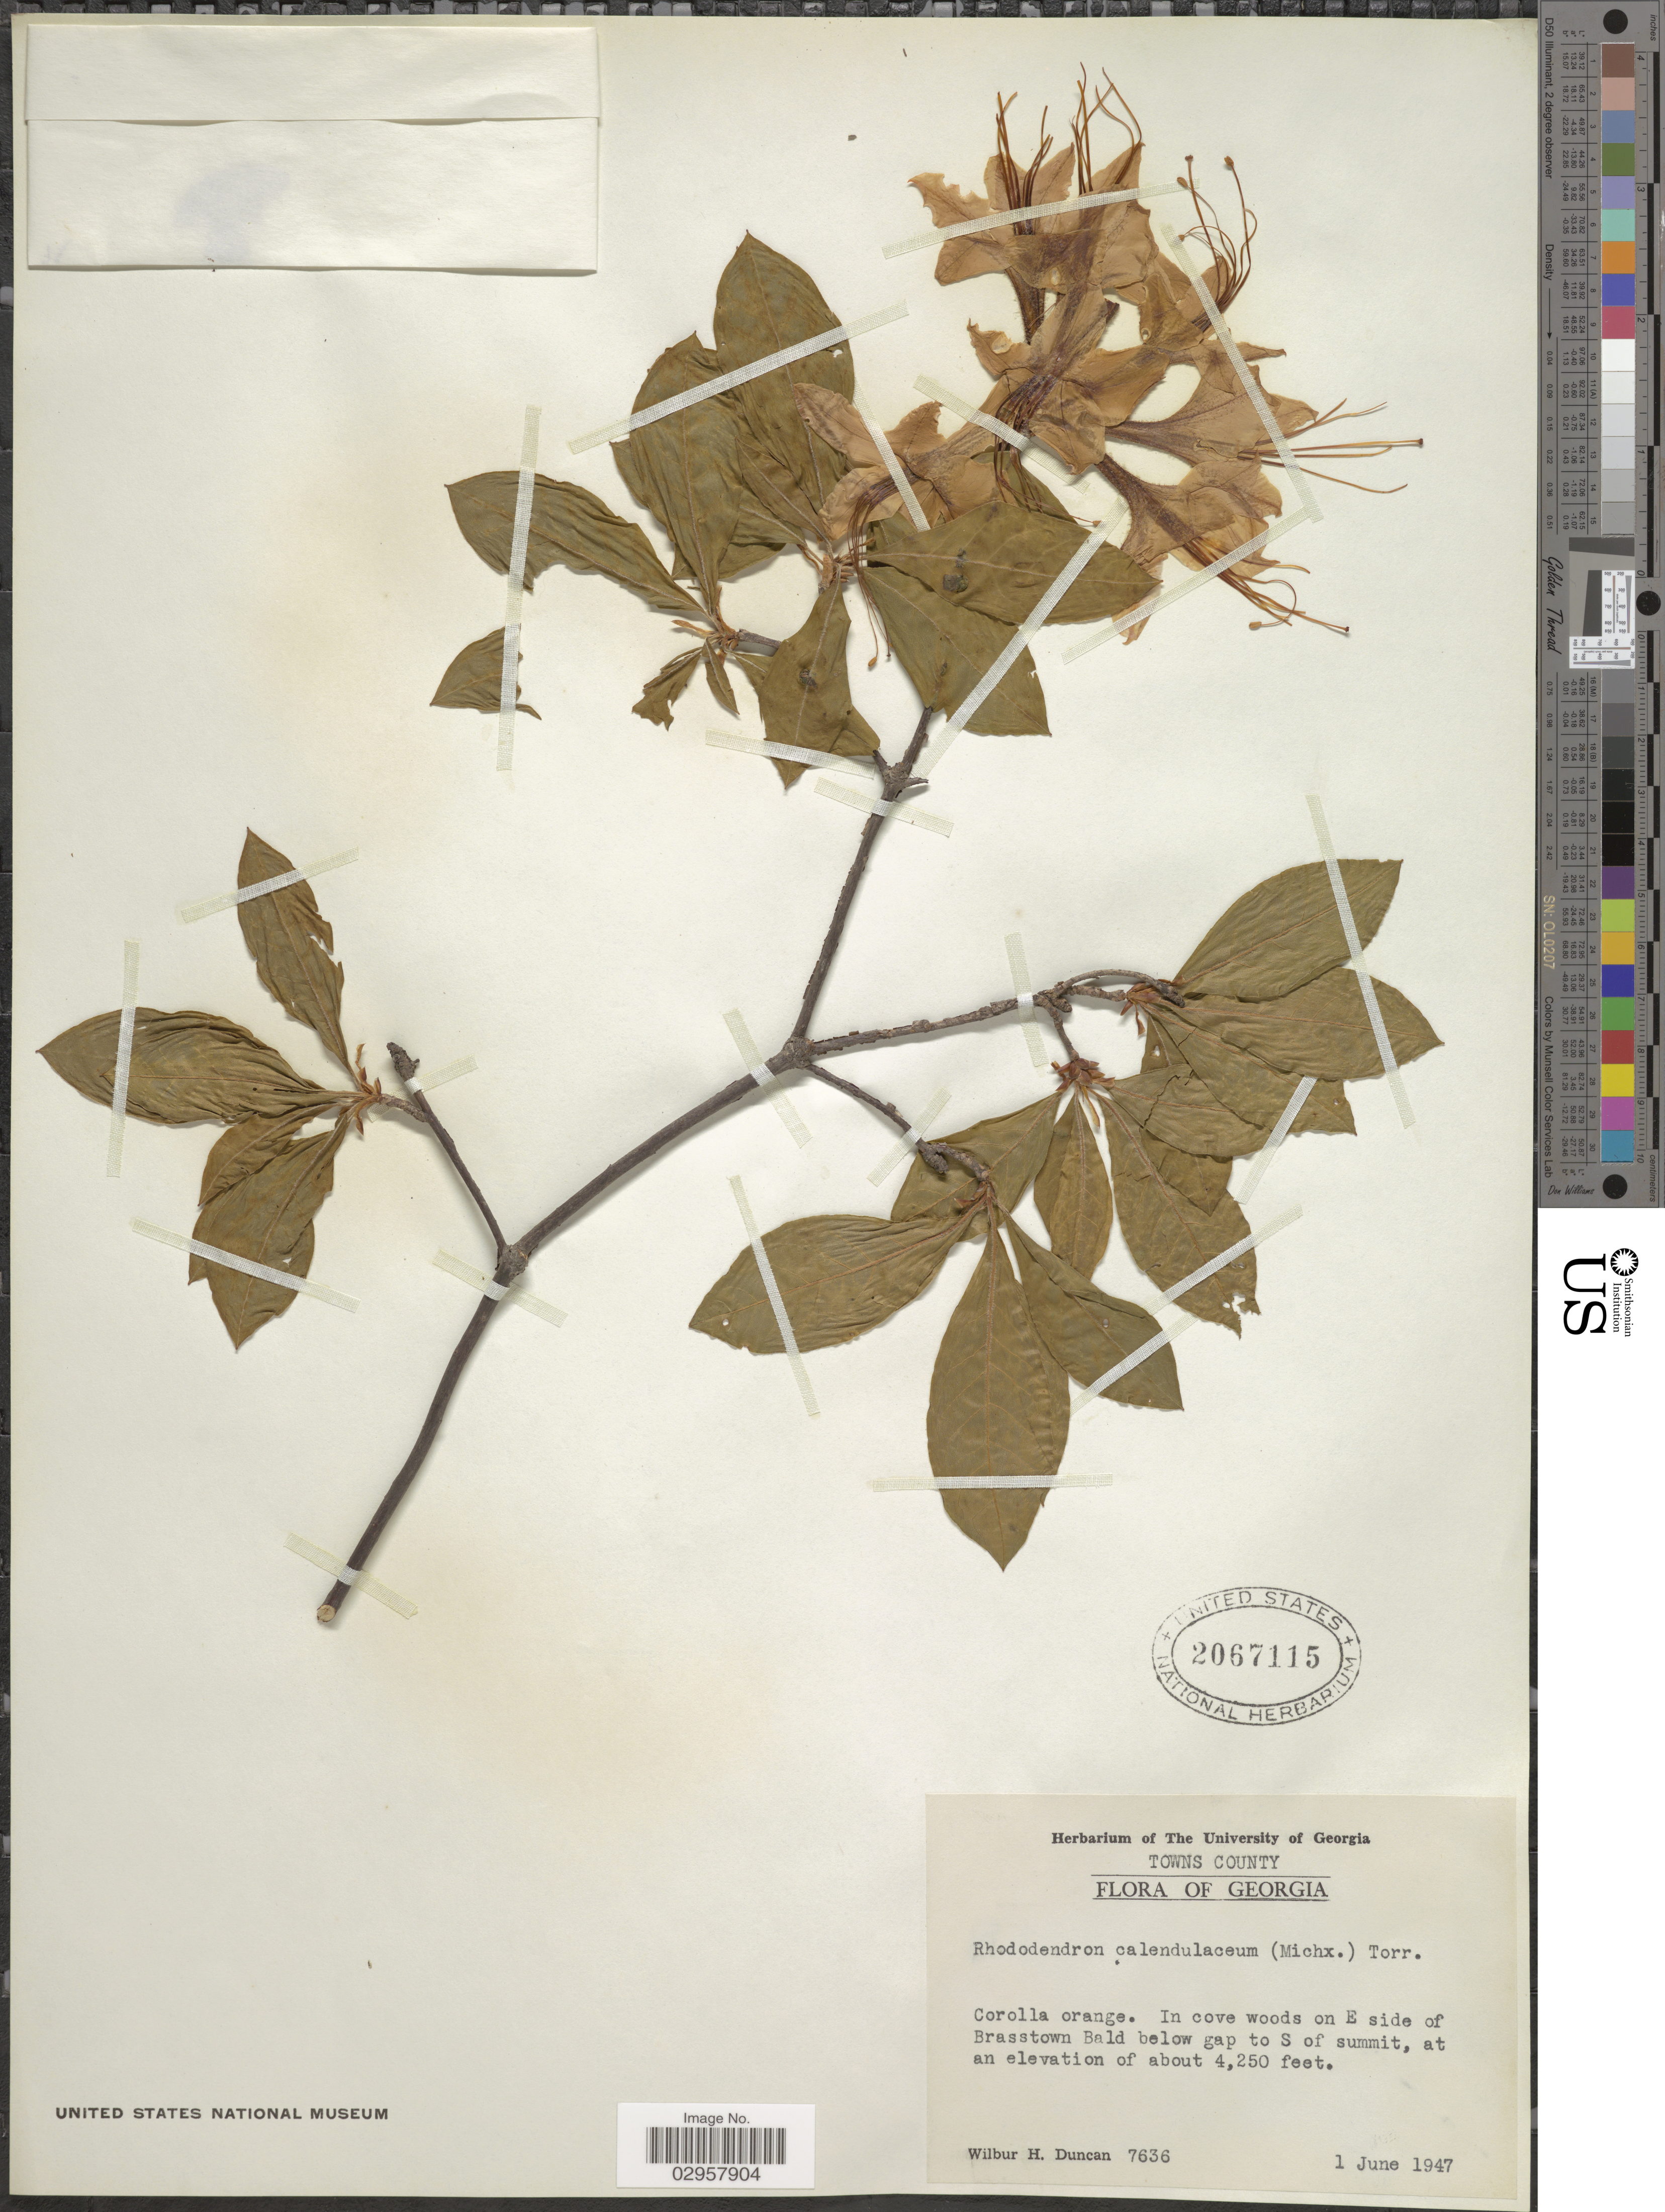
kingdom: Plantae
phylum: Tracheophyta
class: Magnoliopsida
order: Ericales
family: Ericaceae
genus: Rhododendron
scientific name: Rhododendron calendulaceum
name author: (Michx.) Torr.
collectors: W. H. Duncan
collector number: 7636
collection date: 1947-06-01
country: United States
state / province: Georgia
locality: Towns County. In cove woods on E side of Brasstown Bald below gap to S of summit.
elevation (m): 1295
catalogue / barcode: US 2067115